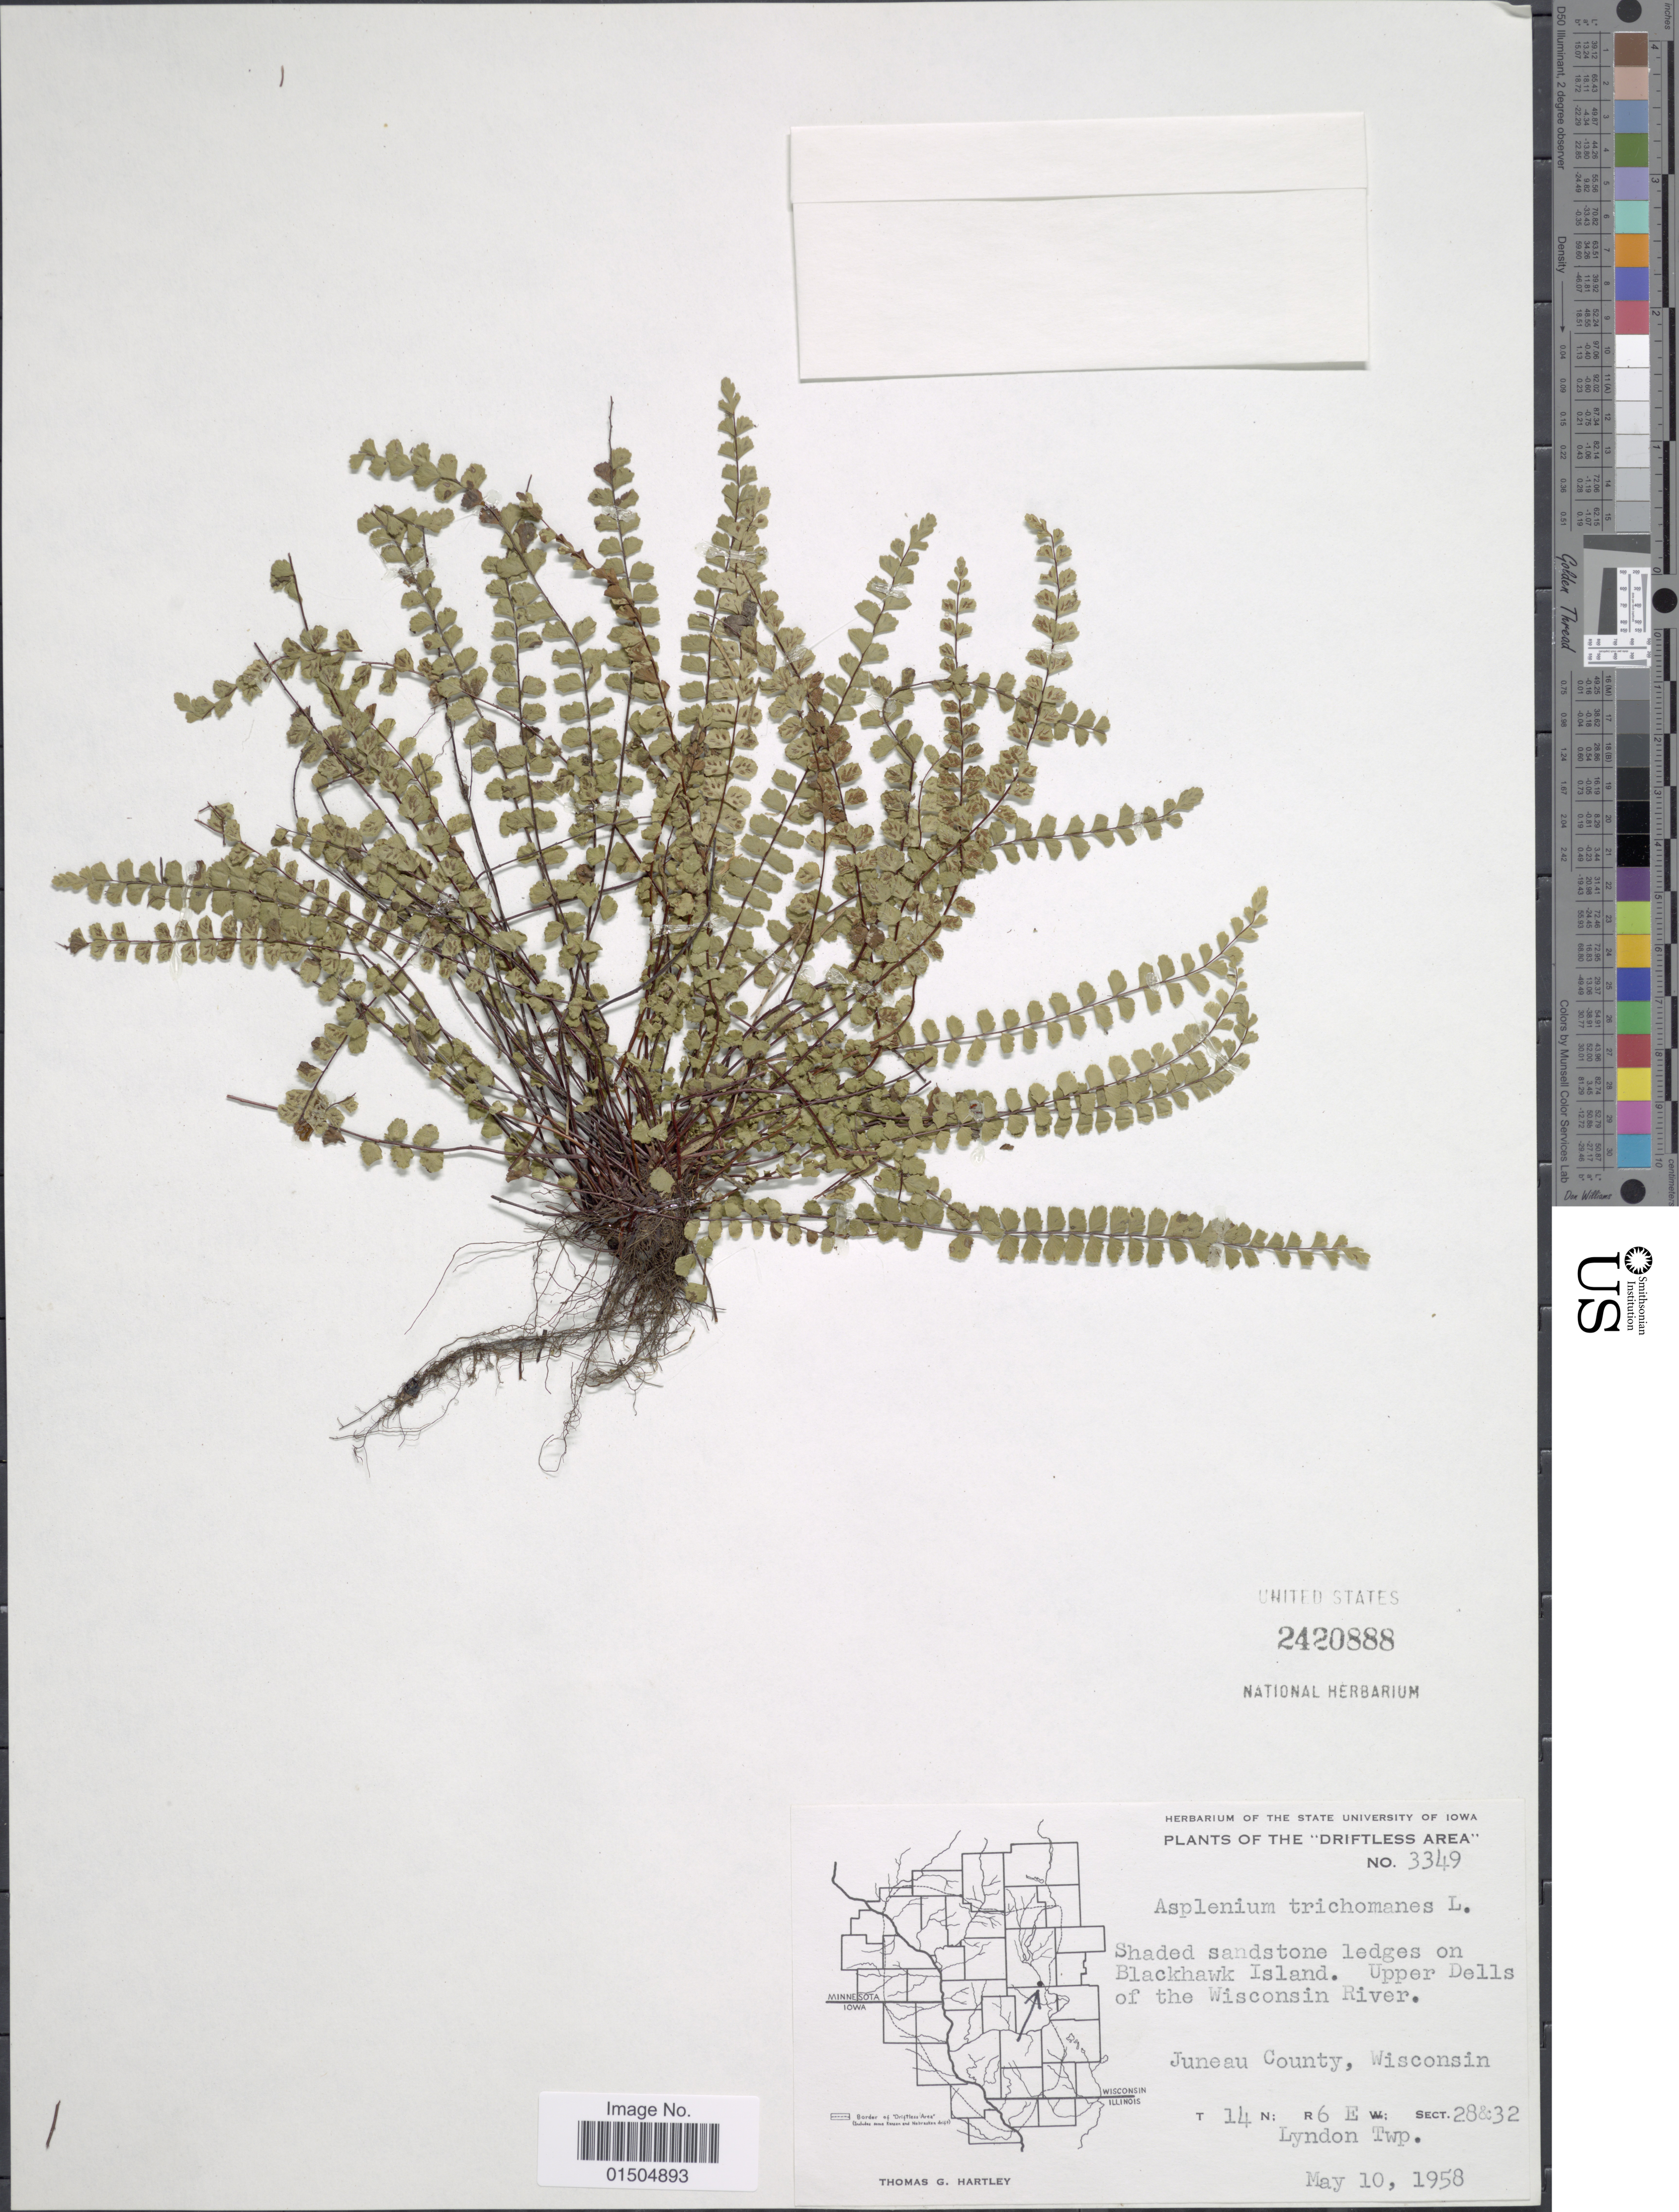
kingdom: Plantae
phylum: Tracheophyta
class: Polypodiopsida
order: Polypodiales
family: Aspleniaceae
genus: Asplenium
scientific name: Asplenium trichomanes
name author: L.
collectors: T. G. Hartley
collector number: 3349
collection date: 1958-05-10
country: United States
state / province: Wisconsin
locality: Driftless Area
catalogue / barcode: US 2420888